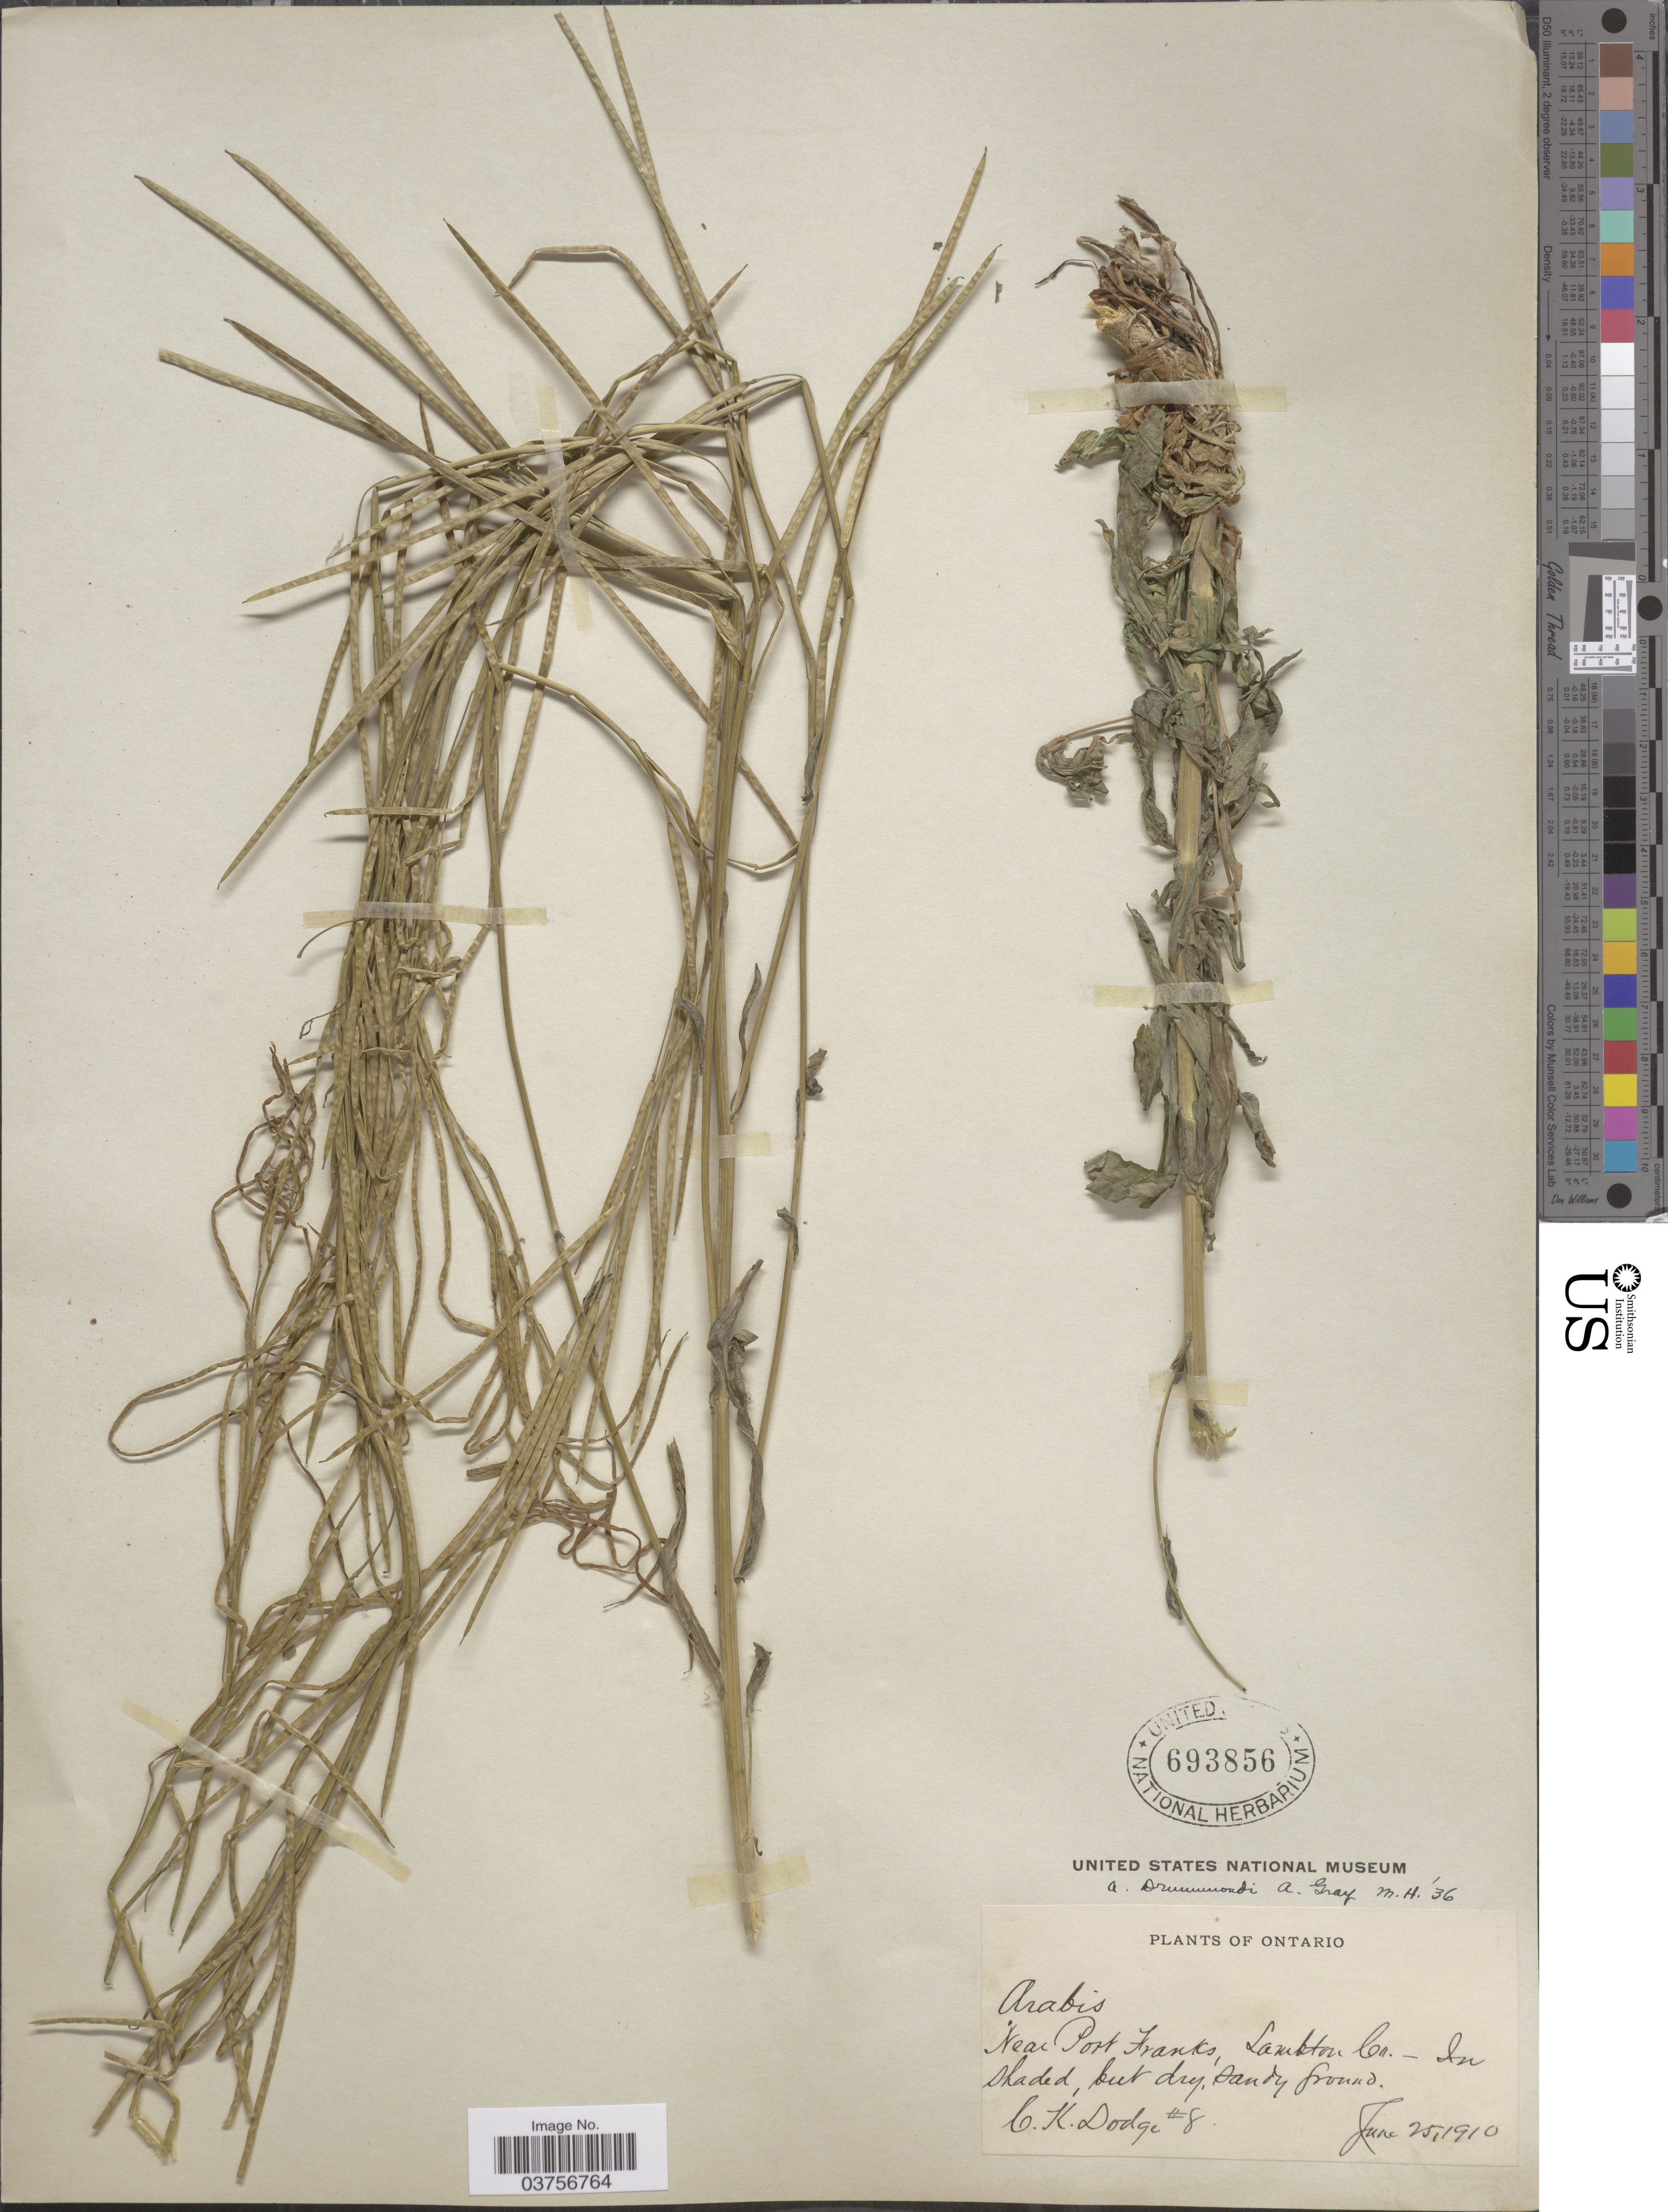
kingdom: Plantae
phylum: Tracheophyta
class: Magnoliopsida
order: Brassicales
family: Brassicaceae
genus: Arabis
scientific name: Arabis drummondii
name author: A. Gray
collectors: C. Dodge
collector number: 8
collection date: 1910-06-25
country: Canada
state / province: Ontario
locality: Near Port Franks, Lambton Co - In shaded, but dry sandy ground.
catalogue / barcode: US 693856